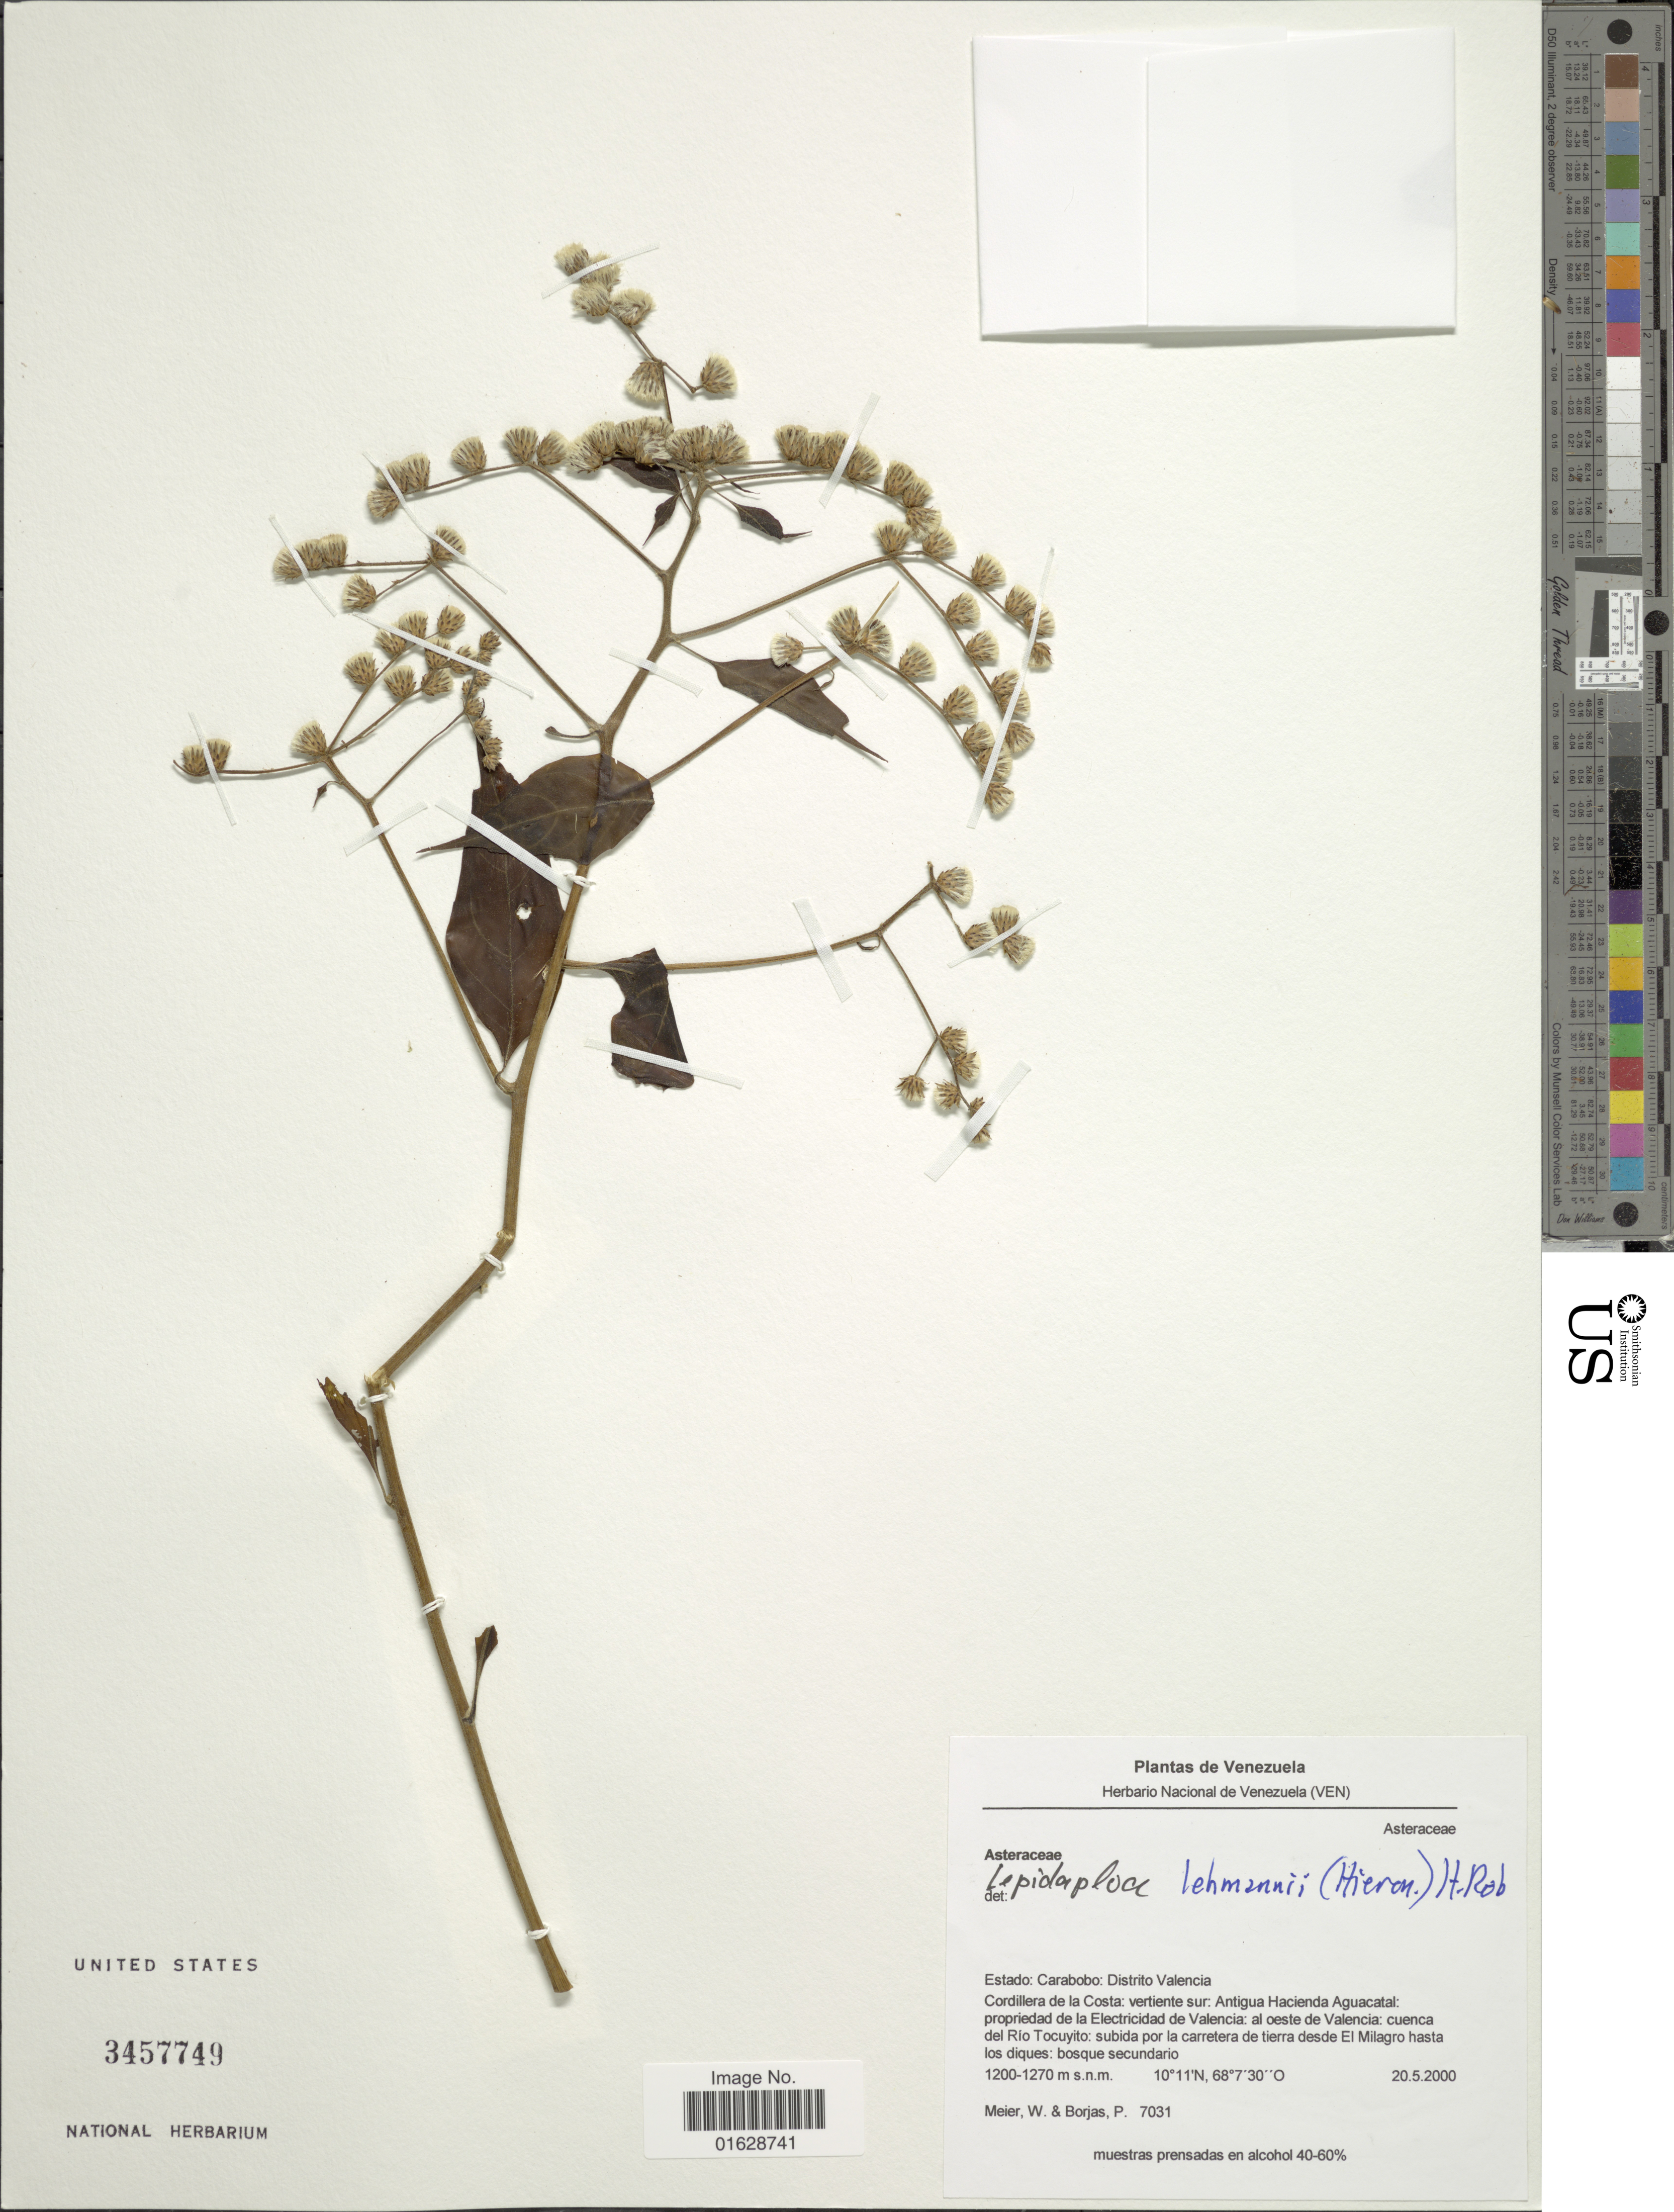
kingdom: Plantae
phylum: Tracheophyta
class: Magnoliopsida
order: Asterales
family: Asteraceae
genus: Lepidaploa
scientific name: Lepidaploa lehmannii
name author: (Hieron.) H. Rob.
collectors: W. Meier & P. Borjas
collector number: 7031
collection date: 2000-05-20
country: Venezuela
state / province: Carabobo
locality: Distrito Valencia. Cordillera de la Costa: vertiente sur: Antigua Hacienda Aguacatal: propriedad de la Electricidad de Valencia: al oeste de Valencia: cuenca del Rio Tocuyito: subida por la carretera de tierra desde El Milagro hasta los diques: bosques secundario.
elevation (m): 1200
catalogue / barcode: US 3457749